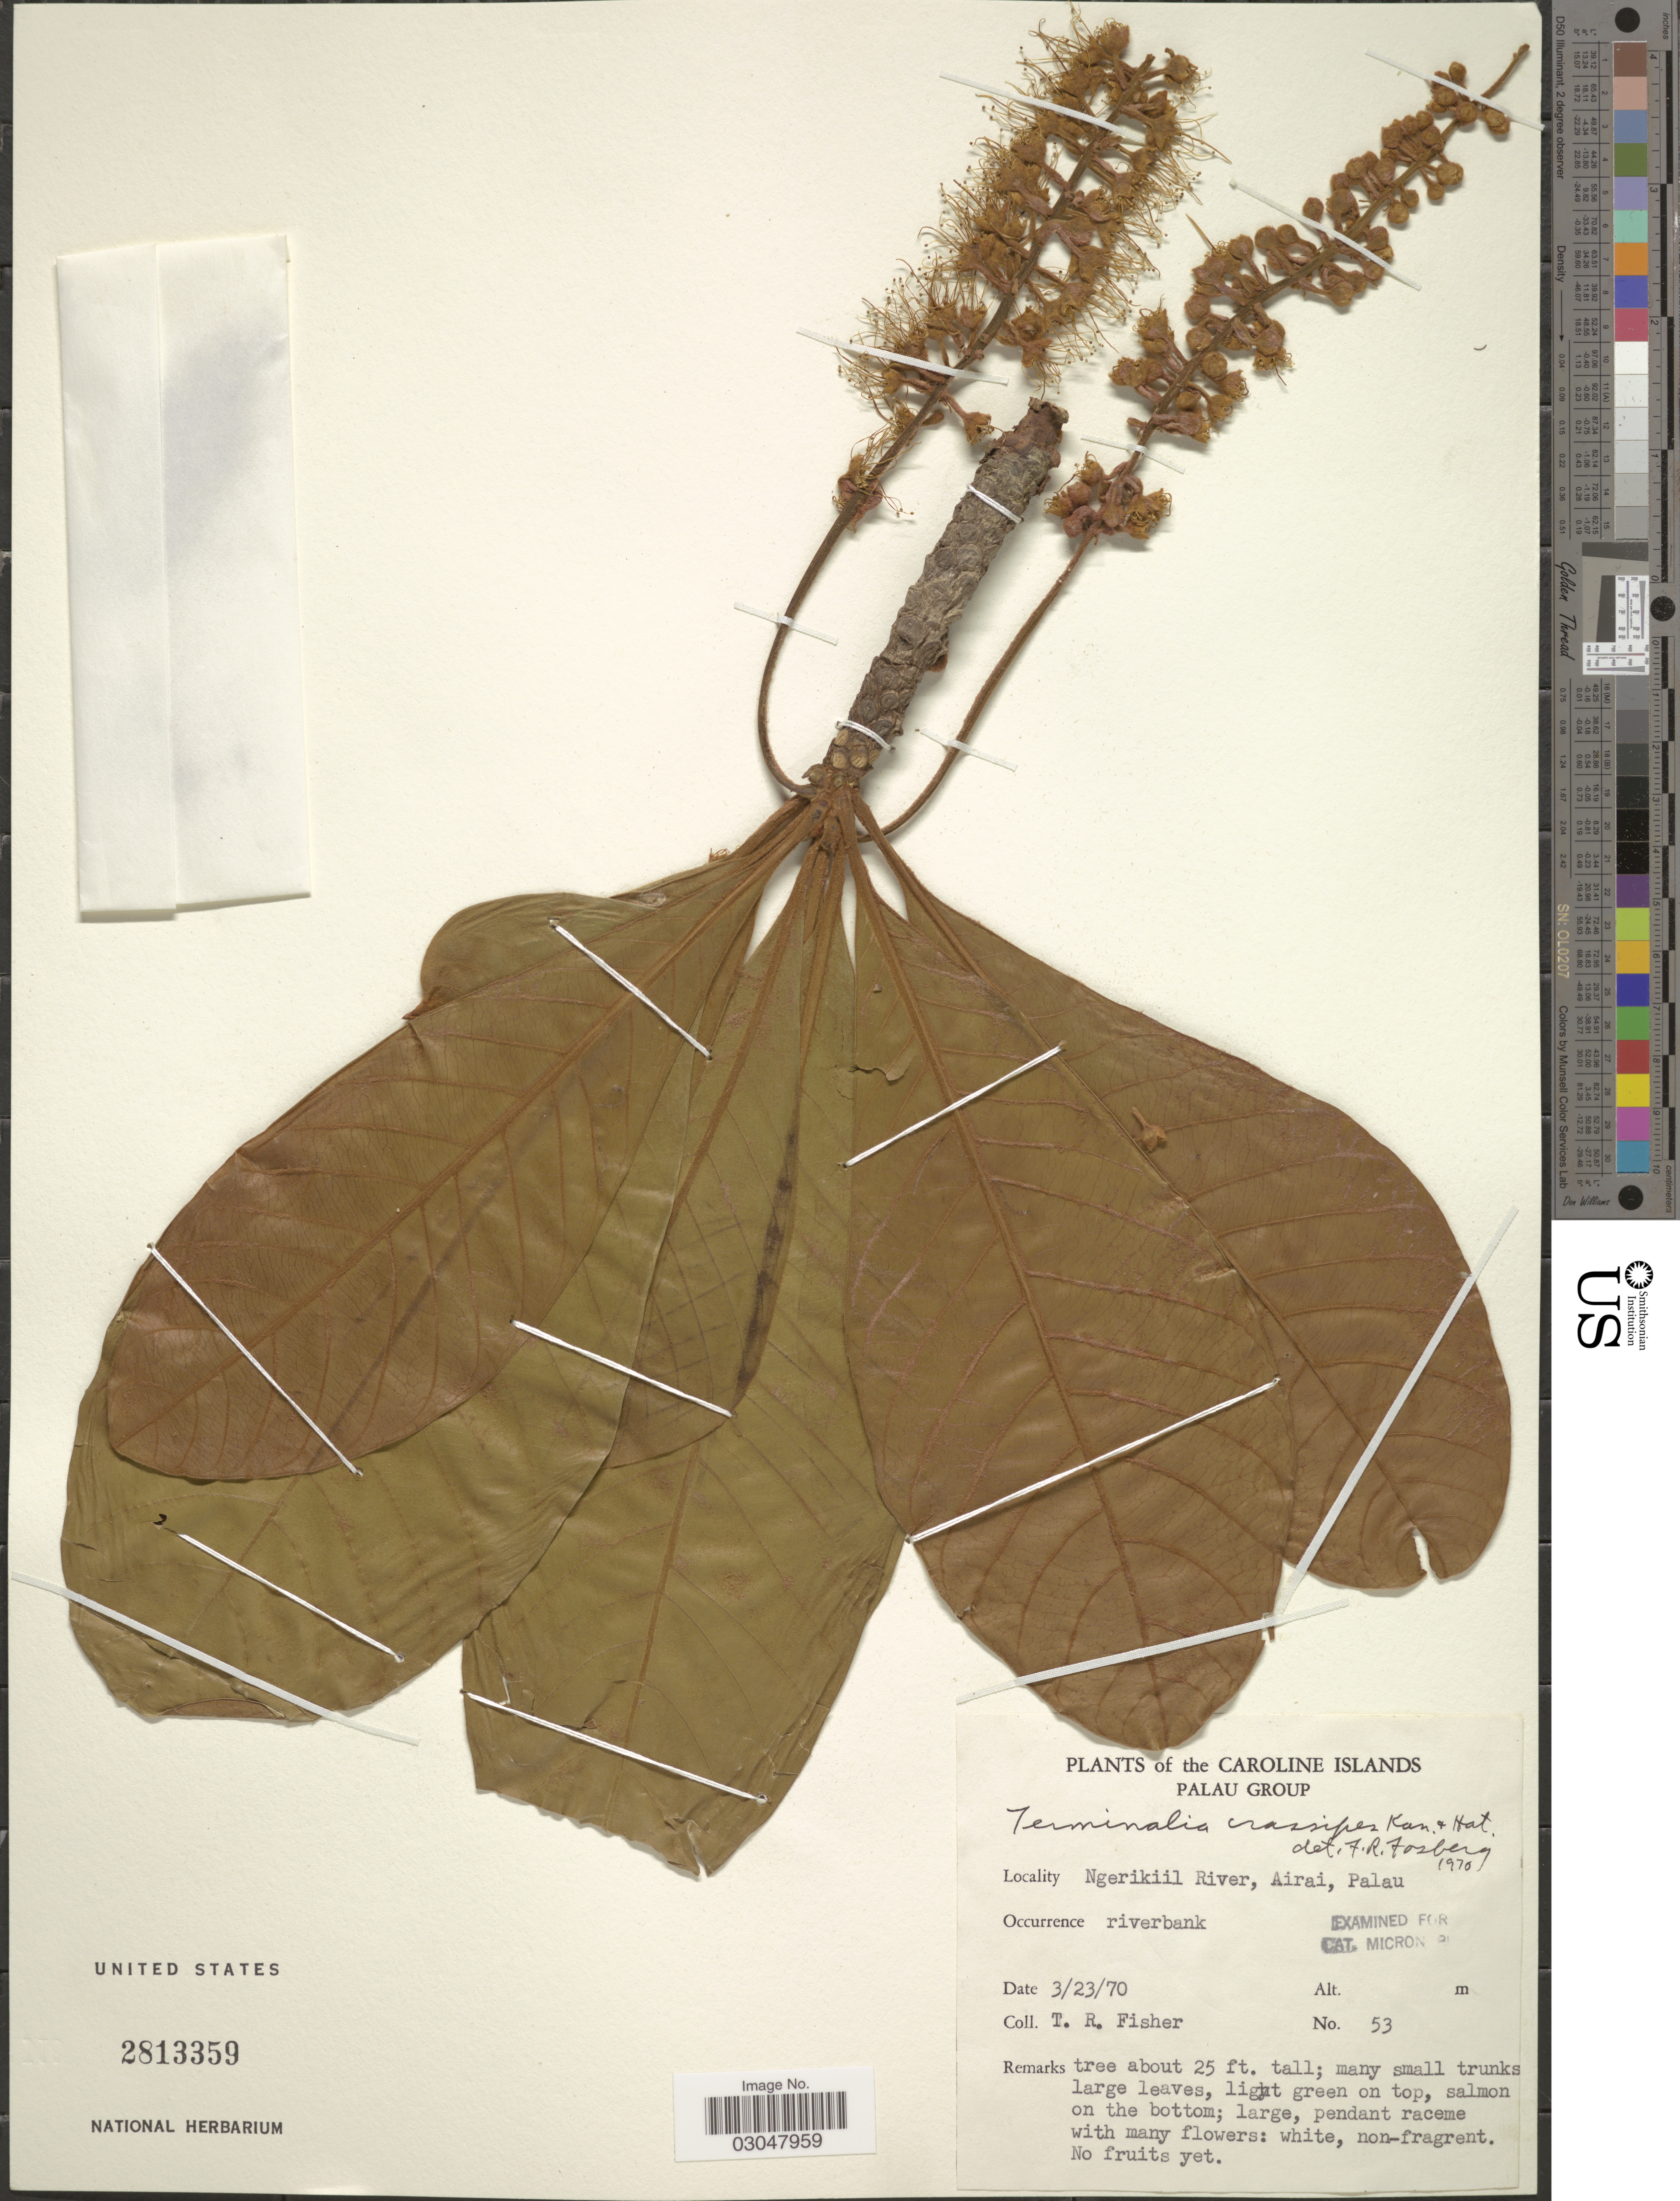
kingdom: Plantae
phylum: Tracheophyta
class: Magnoliopsida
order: Myrtales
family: Combretaceae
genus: Terminalia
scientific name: Terminalia crassipes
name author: Kaneh. & Hatus.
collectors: T. R. Fisher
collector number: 53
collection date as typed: Transcribed d/m/y: 23/3/70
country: Palau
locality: Caroline Islands. Palau Group. Ngerikiil River, Airai, Palau.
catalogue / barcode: US 2813359